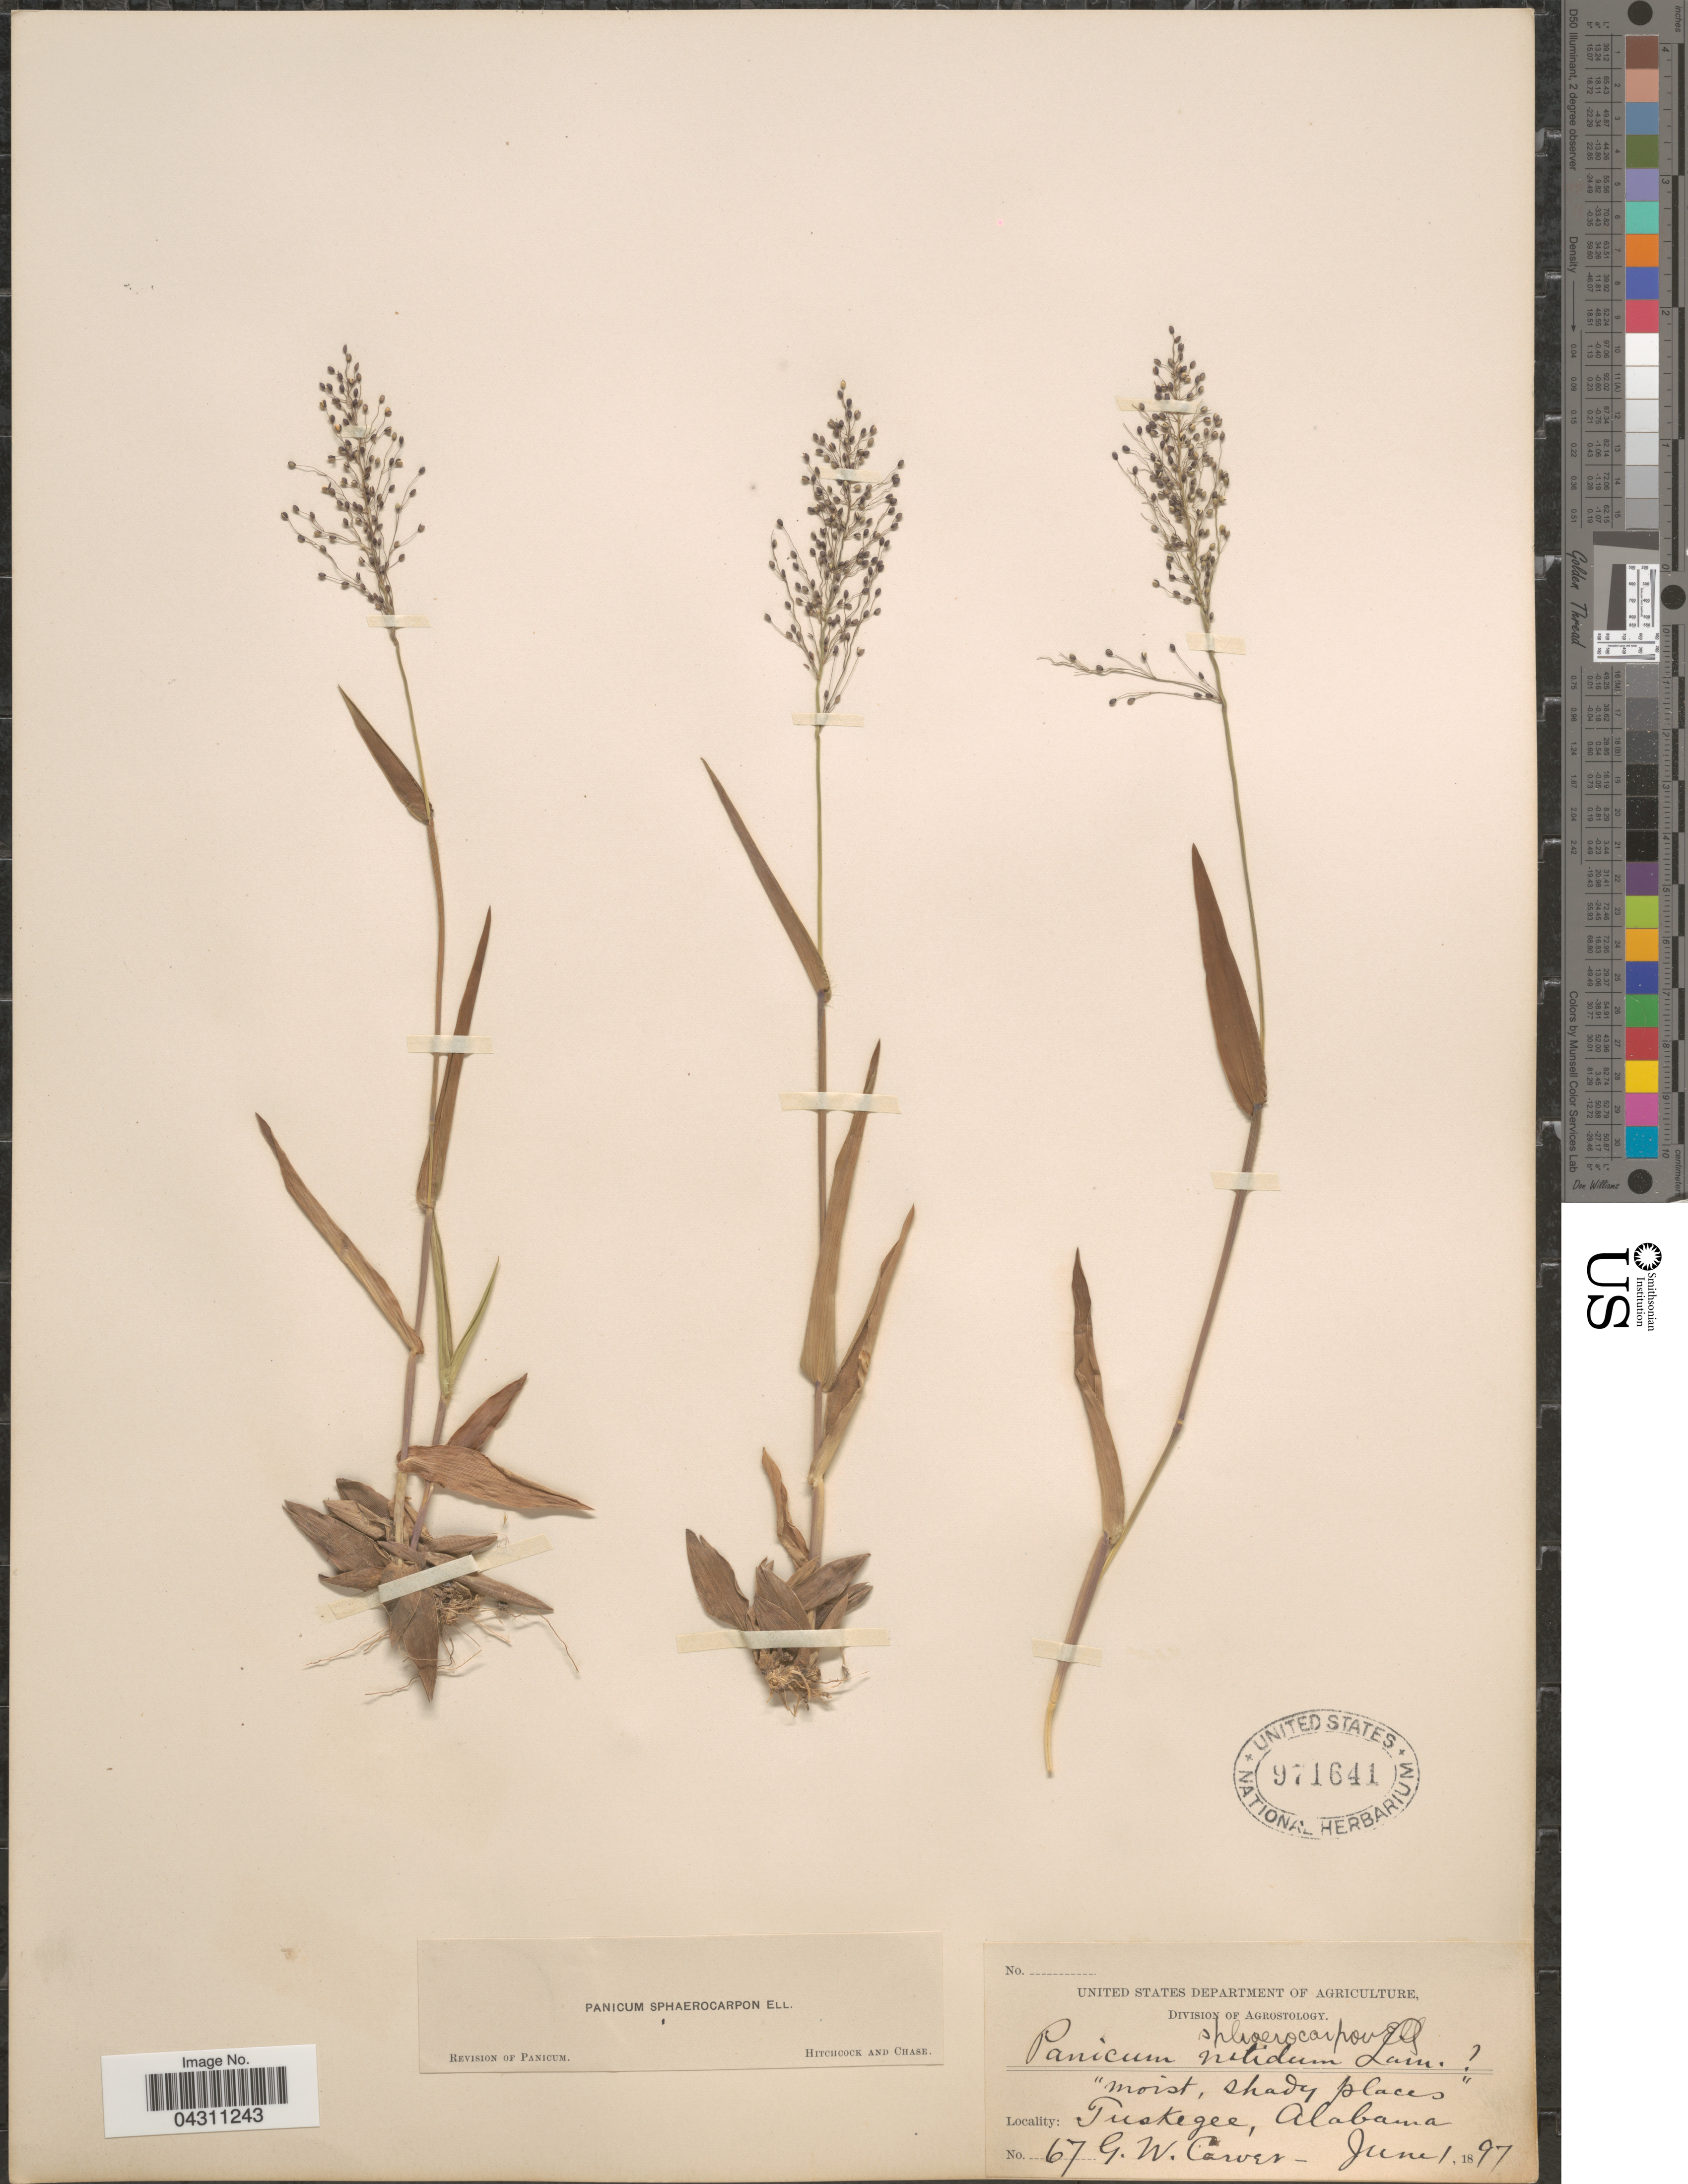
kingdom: Plantae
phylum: Tracheophyta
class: Liliopsida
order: Poales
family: Poaceae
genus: Dichanthelium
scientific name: Dichanthelium sphaerocarpon var. sphaerocarpon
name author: (Elliott) Gould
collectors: G. Carver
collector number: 67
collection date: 1897-06-01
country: United States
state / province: Alabama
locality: Tuskegee.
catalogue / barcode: US 971641